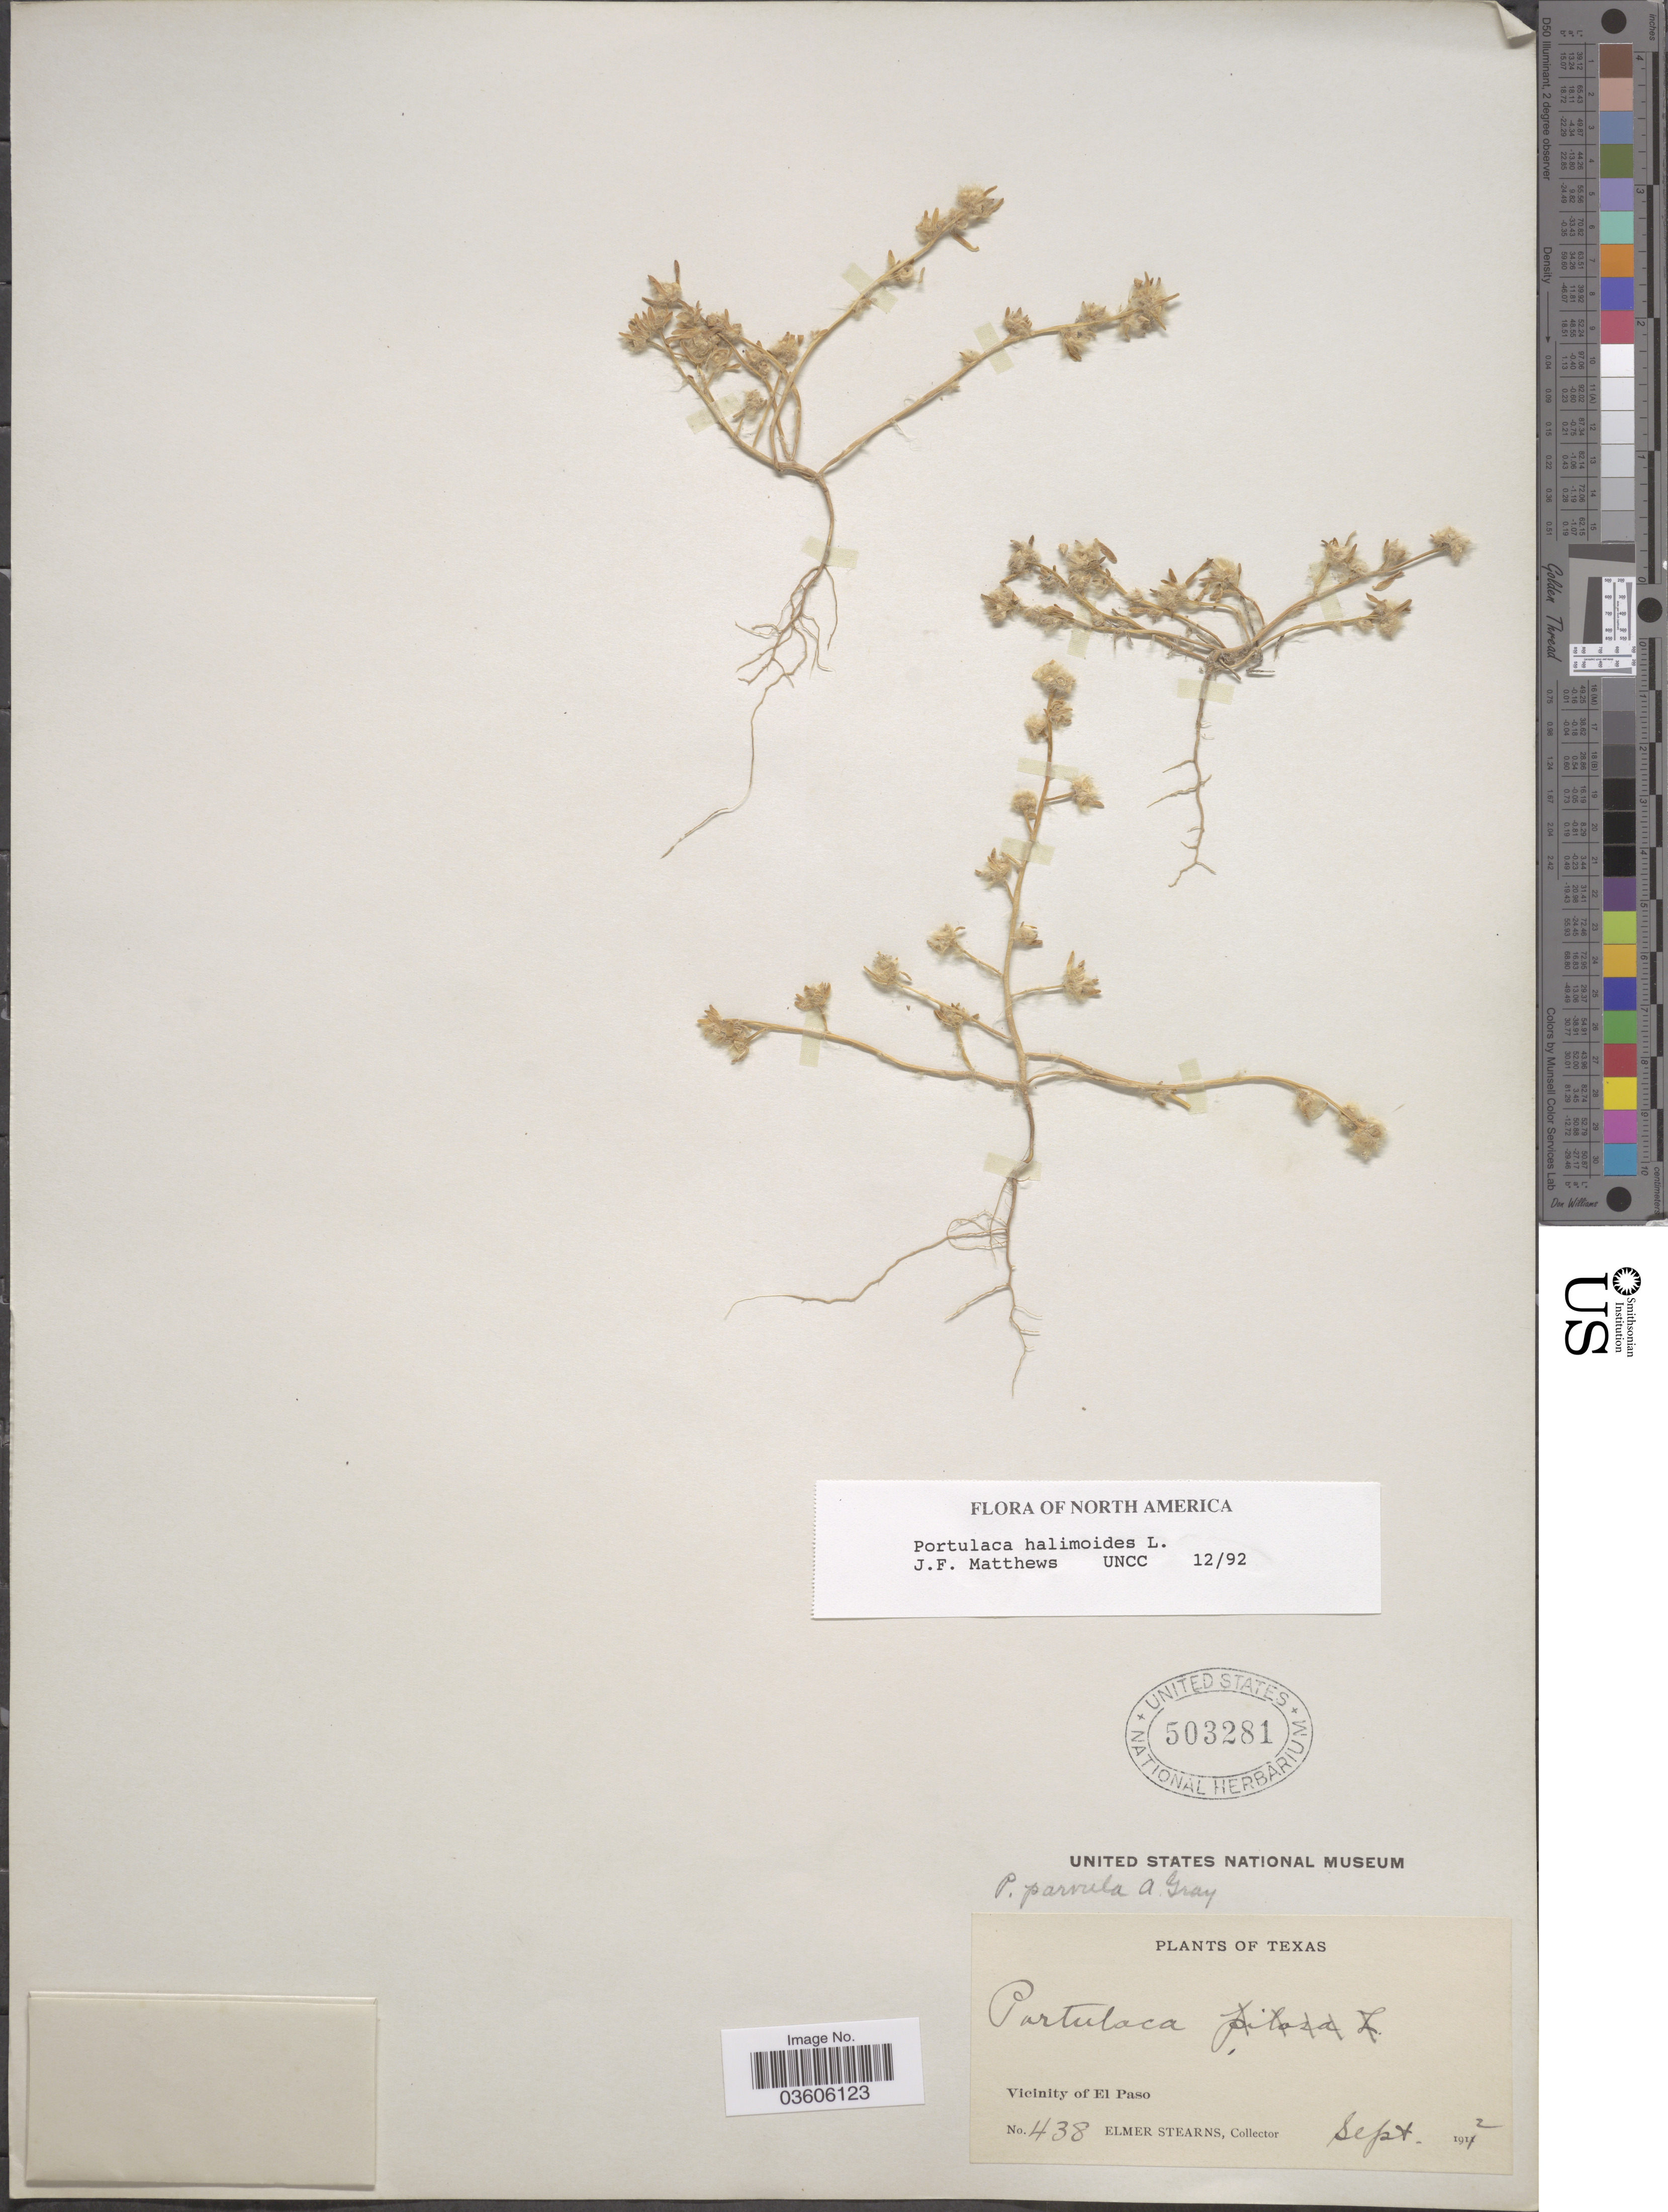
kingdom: Plantae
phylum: Tracheophyta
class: Magnoliopsida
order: Caryophyllales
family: Portulacaceae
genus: Portulaca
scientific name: Portulaca halimoides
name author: L.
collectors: E. Stearns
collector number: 438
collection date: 1912-09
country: United States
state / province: Texas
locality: Vicinity of El Paso.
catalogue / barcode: US 503281